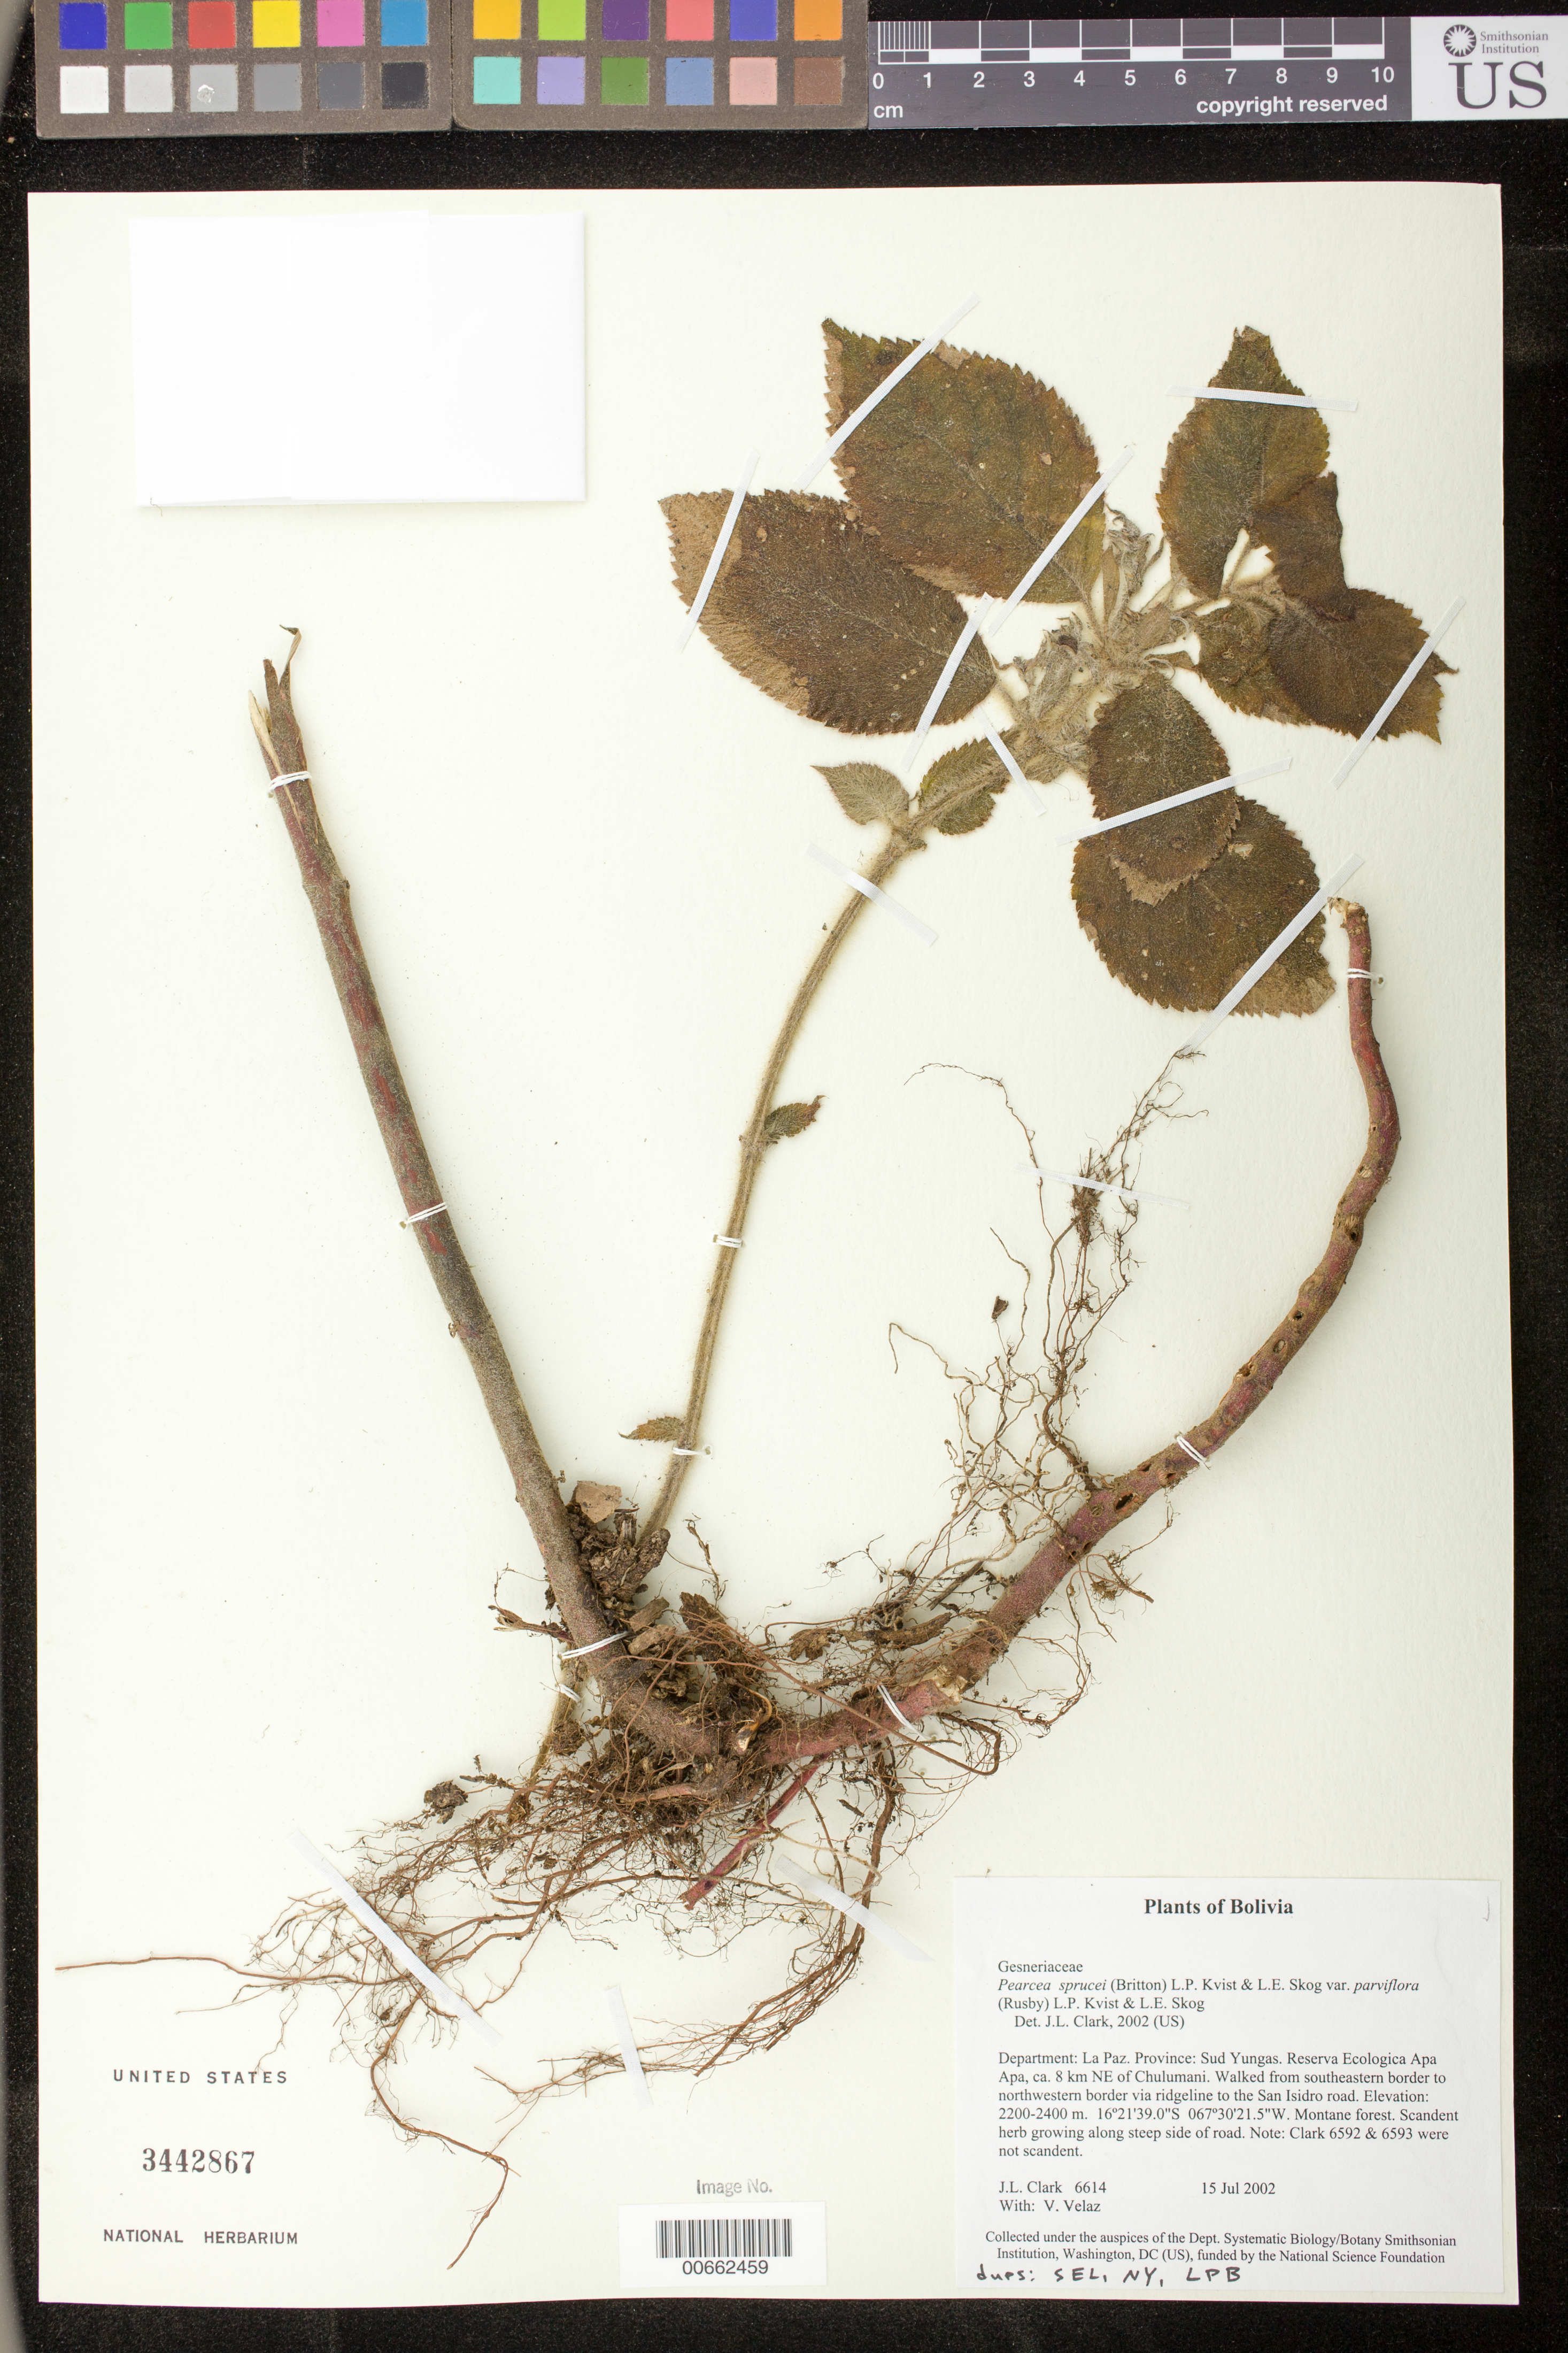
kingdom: Plantae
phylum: Tracheophyta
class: Magnoliopsida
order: Lamiales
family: Gesneriaceae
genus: Pearcea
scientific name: Pearcea sprucei var. parviflora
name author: (Rusby) L.P. Kvist & L.E. Skog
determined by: Clark, J. L., (SEL), The Marie Selby Botanical Garden (UNITED STATES)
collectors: J. L. Clark & V. Velaz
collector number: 6614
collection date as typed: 15 Jul 2002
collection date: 2002-07-15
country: Bolivia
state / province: La Paz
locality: Sud Yungas, Reserva Ecologica Apa Apa, ca. 8 km NE of Chulumani. Walked from southeastern border to northwestern border via ridgeline to the San Isidro road.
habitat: Montane forest.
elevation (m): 2200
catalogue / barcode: US 3442867